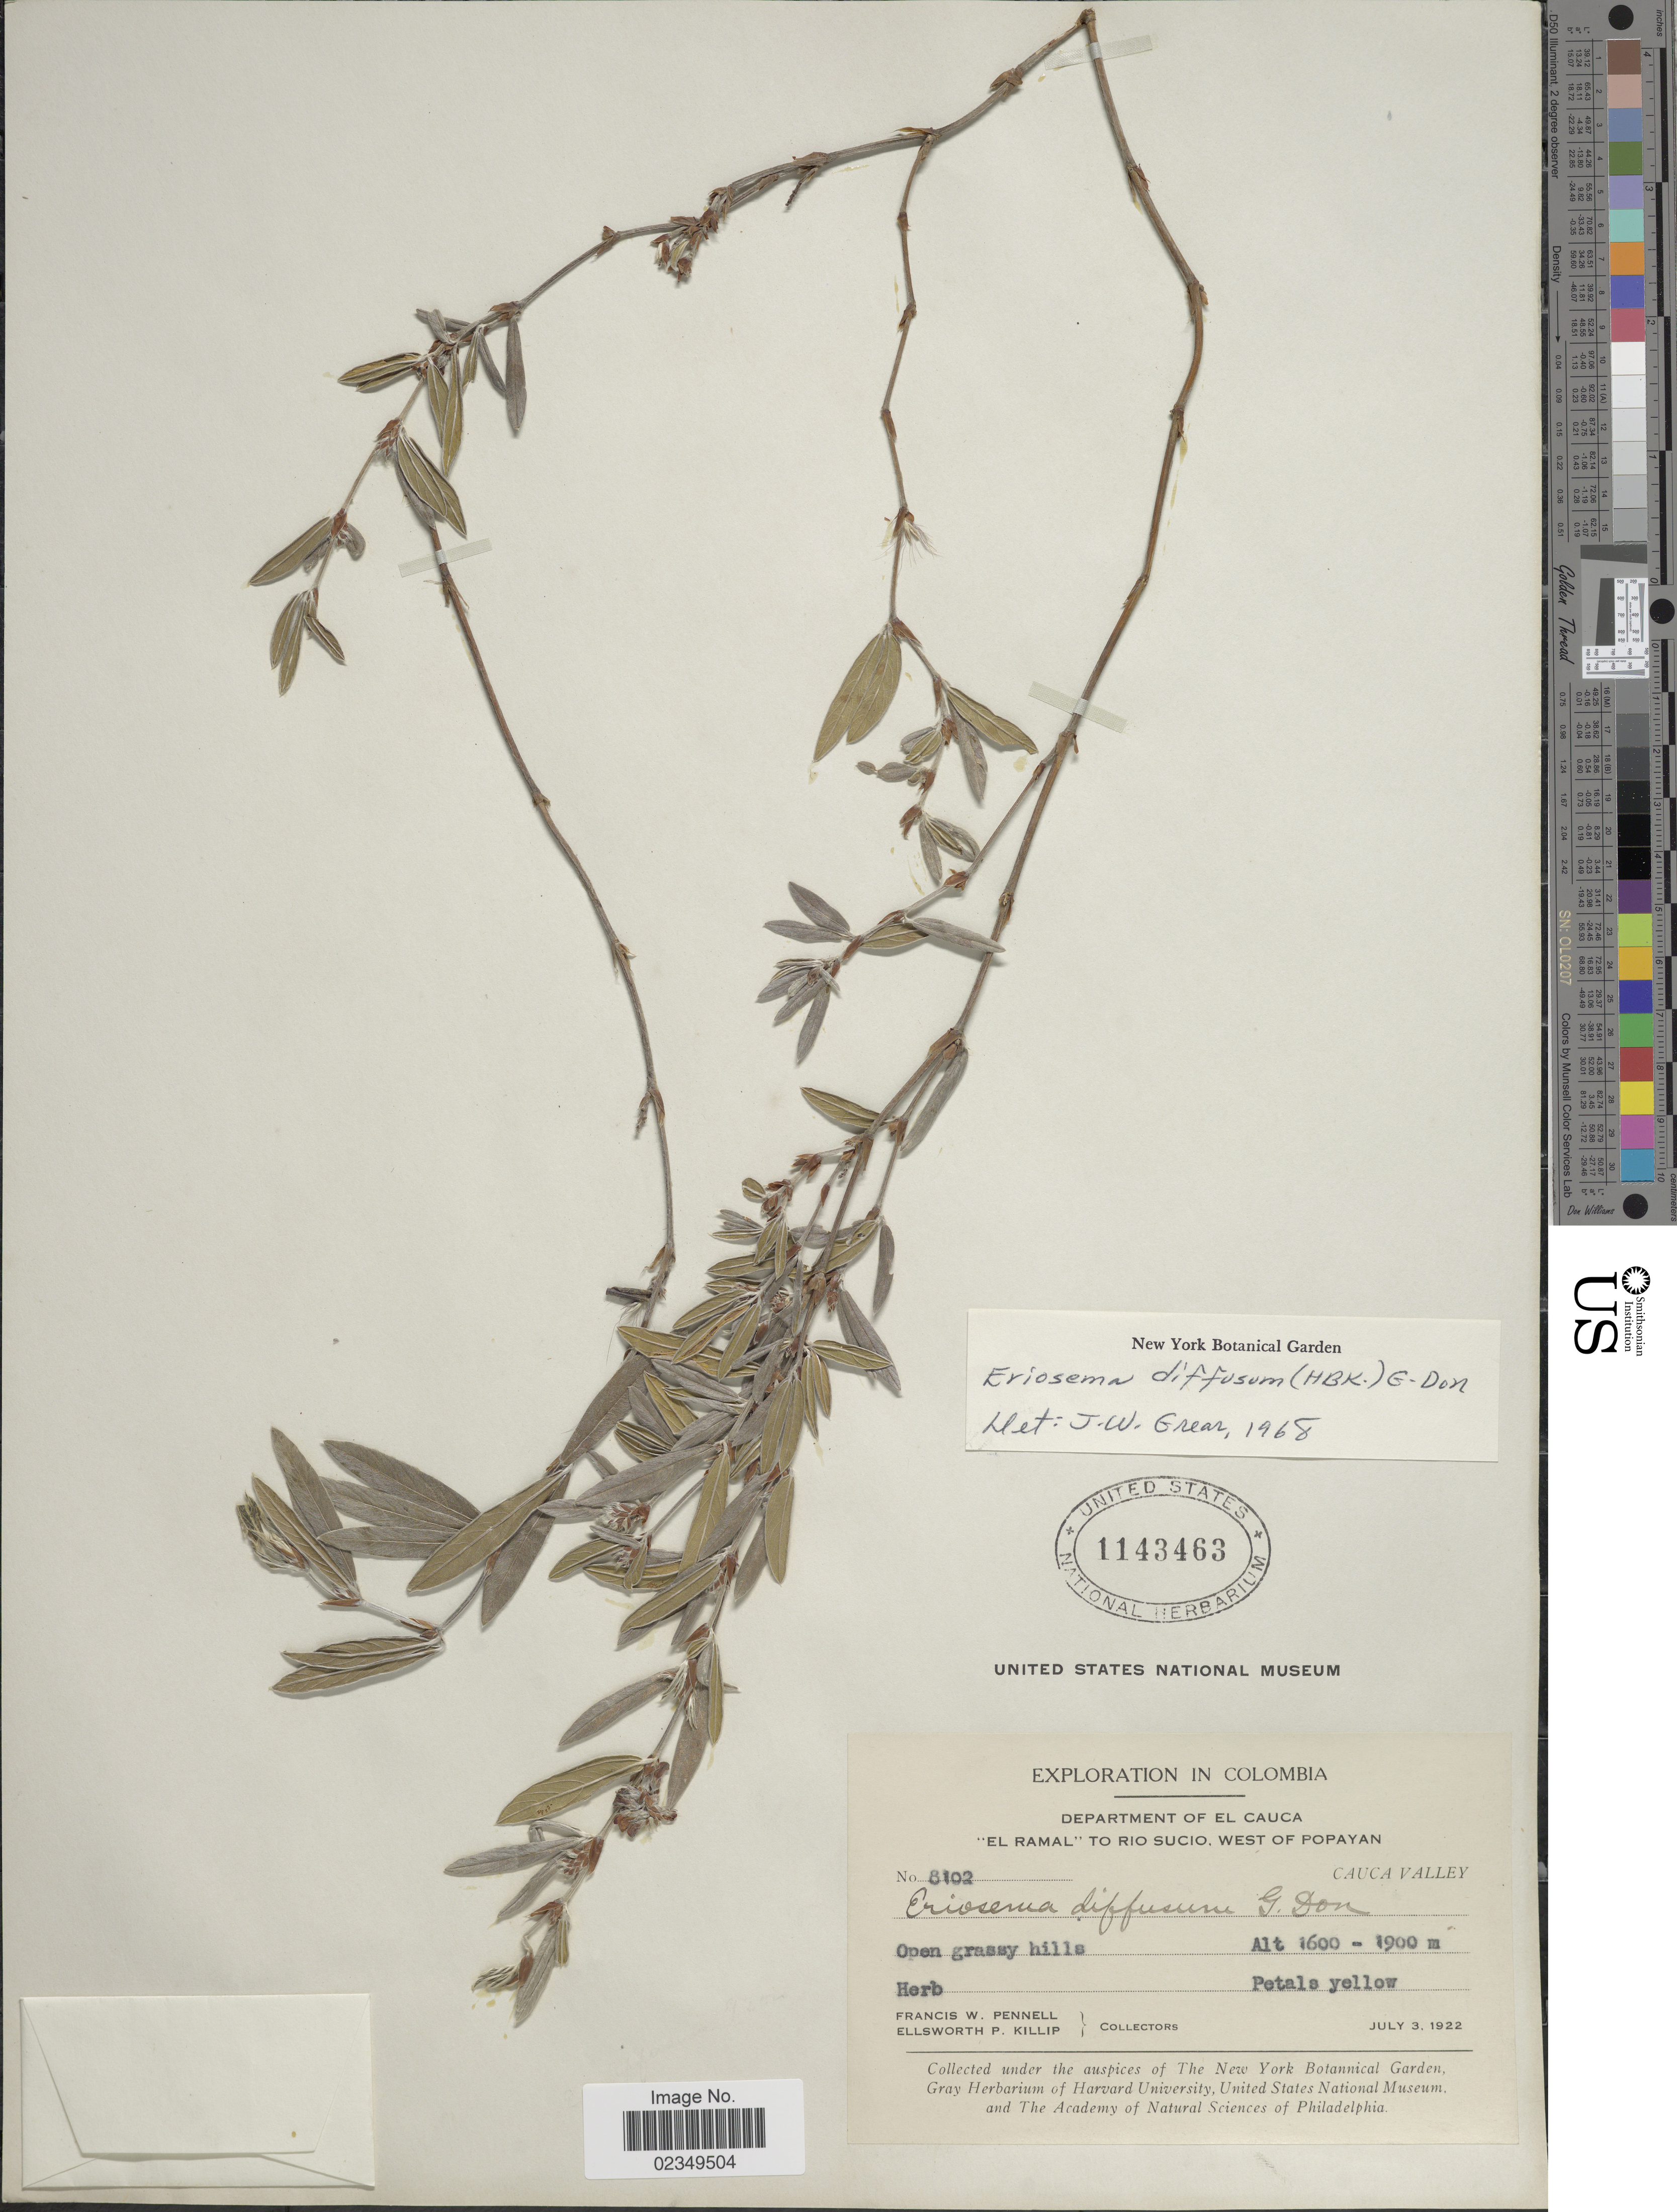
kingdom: Plantae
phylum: Tracheophyta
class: Magnoliopsida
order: Fabales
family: Fabaceae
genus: Eriosema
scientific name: Eriosema diffusum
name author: (Kunth) G. Don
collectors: F. W. Pennell & E. P. Killip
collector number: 8102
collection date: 1922-07-03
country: Colombia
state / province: Cauca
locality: El Ramal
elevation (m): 1600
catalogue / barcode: US 1143463